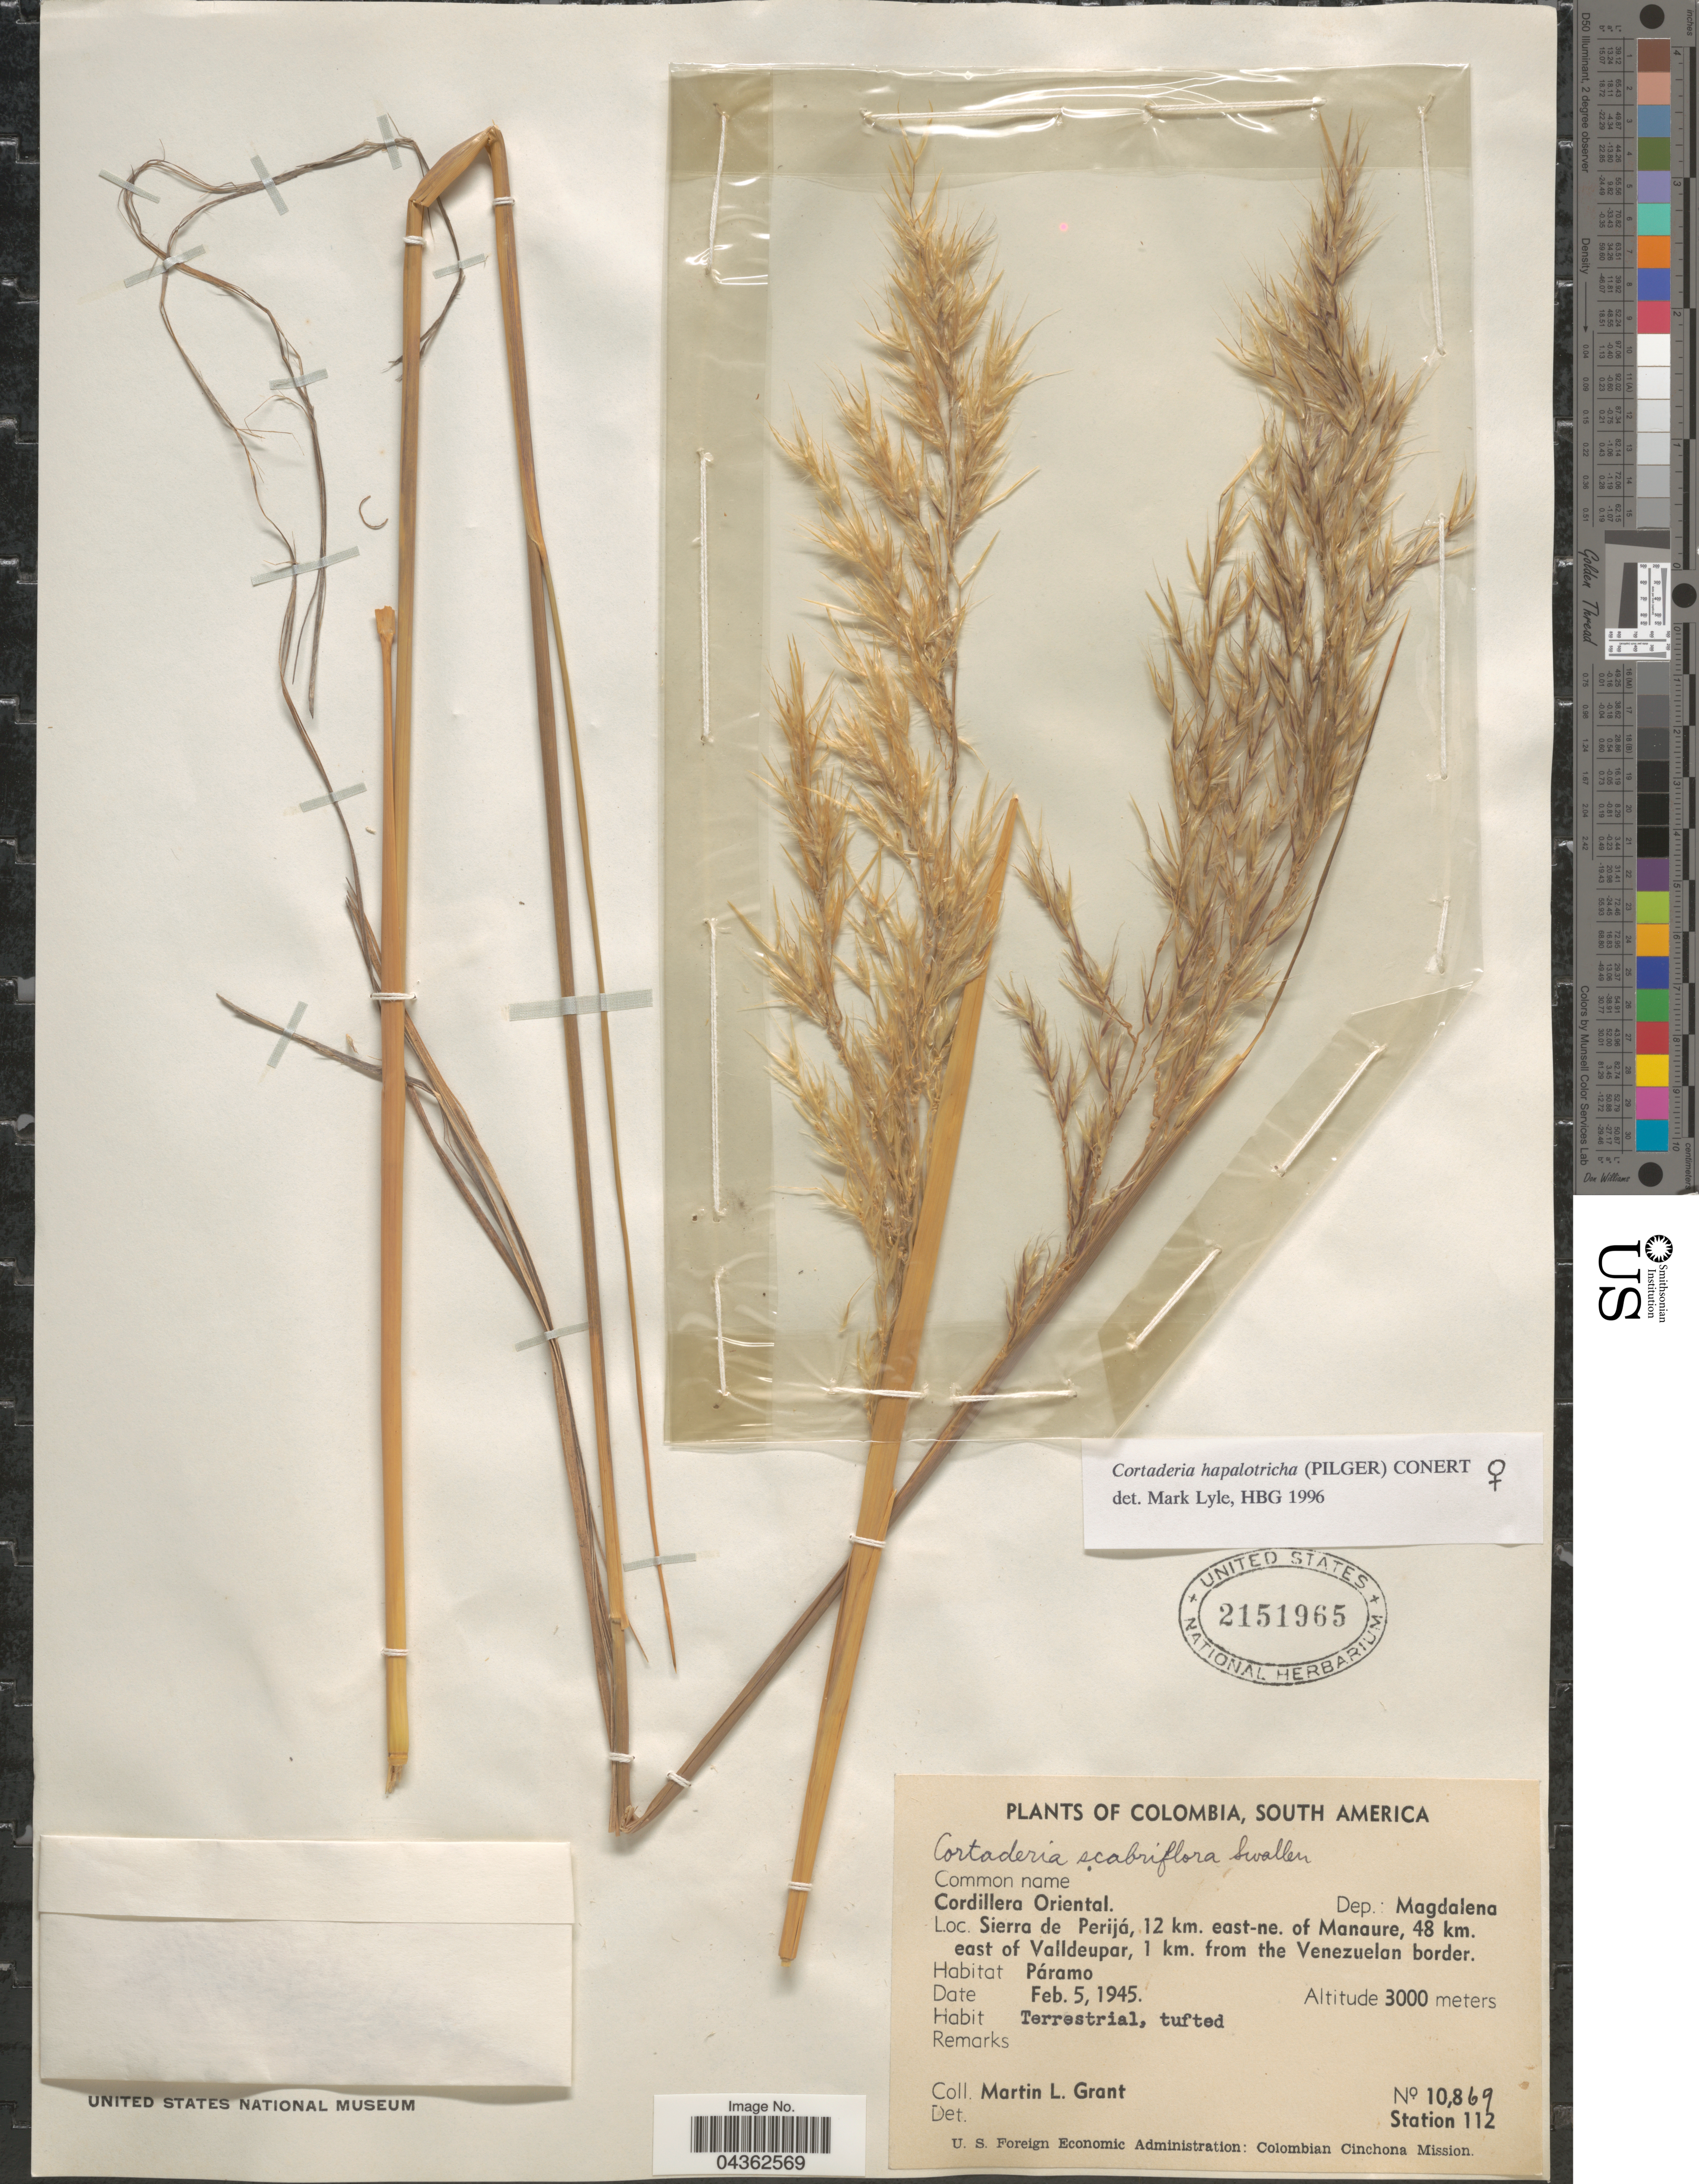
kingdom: Plantae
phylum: Tracheophyta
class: Liliopsida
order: Poales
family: Poaceae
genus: Cortaderia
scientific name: Cortaderia hapalotricha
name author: (Pilg.) Conert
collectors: M. L. Grant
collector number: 10869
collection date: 1945-02-05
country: Colombia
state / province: Magdalena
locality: Cordillera Oriental. Dep.: Magdalena. Sierra de Perijá, 12 km. east-ne. of Manaure, 48 km. east of Valldeupar, 1 km. from the Venezuelan border. Station 112. U. S. Foreign Economic Administration: Colombian Cinchona Mission.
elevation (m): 3000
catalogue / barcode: US 2151965